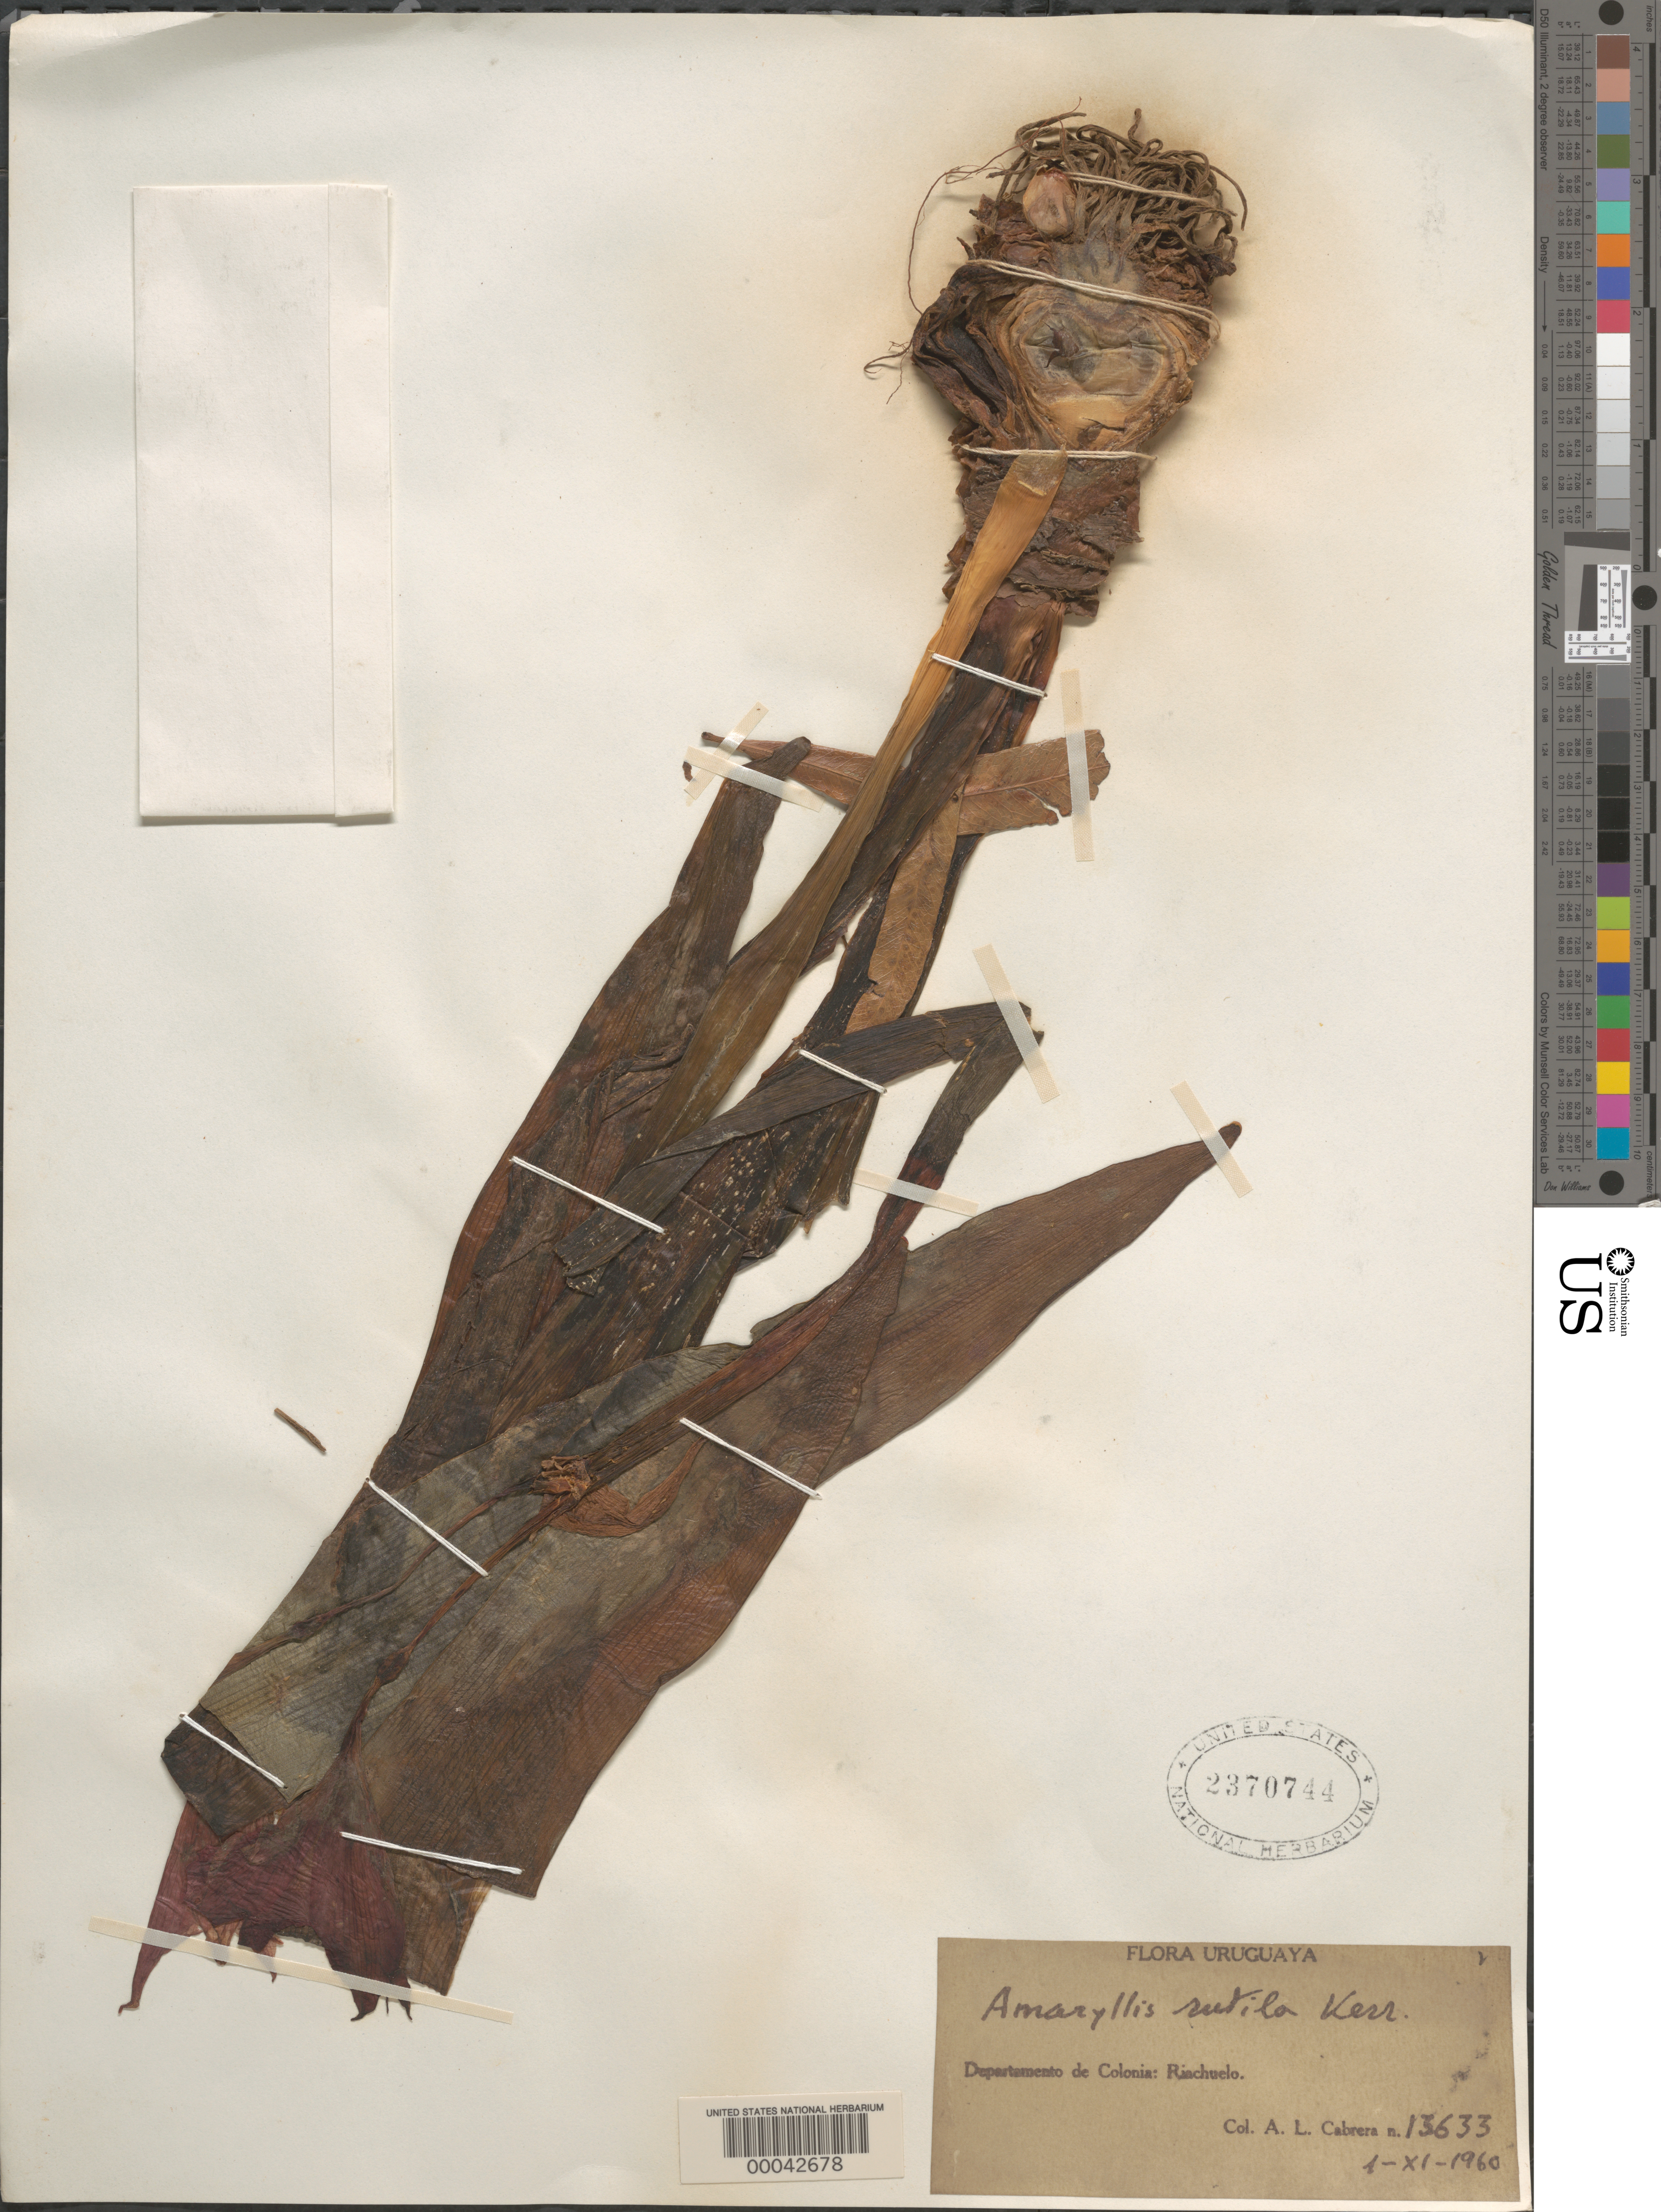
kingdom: Plantae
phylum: Tracheophyta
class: Liliopsida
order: Asparagales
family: Amaryllidaceae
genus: Hippeastrum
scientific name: Hippeastrum rutilum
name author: (Ker Gawl.) Herb.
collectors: A. L. Cabrera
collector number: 13633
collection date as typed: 01 Nov 1960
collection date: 1960-11-01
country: Uruguay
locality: Riachuelo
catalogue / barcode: US 2370744